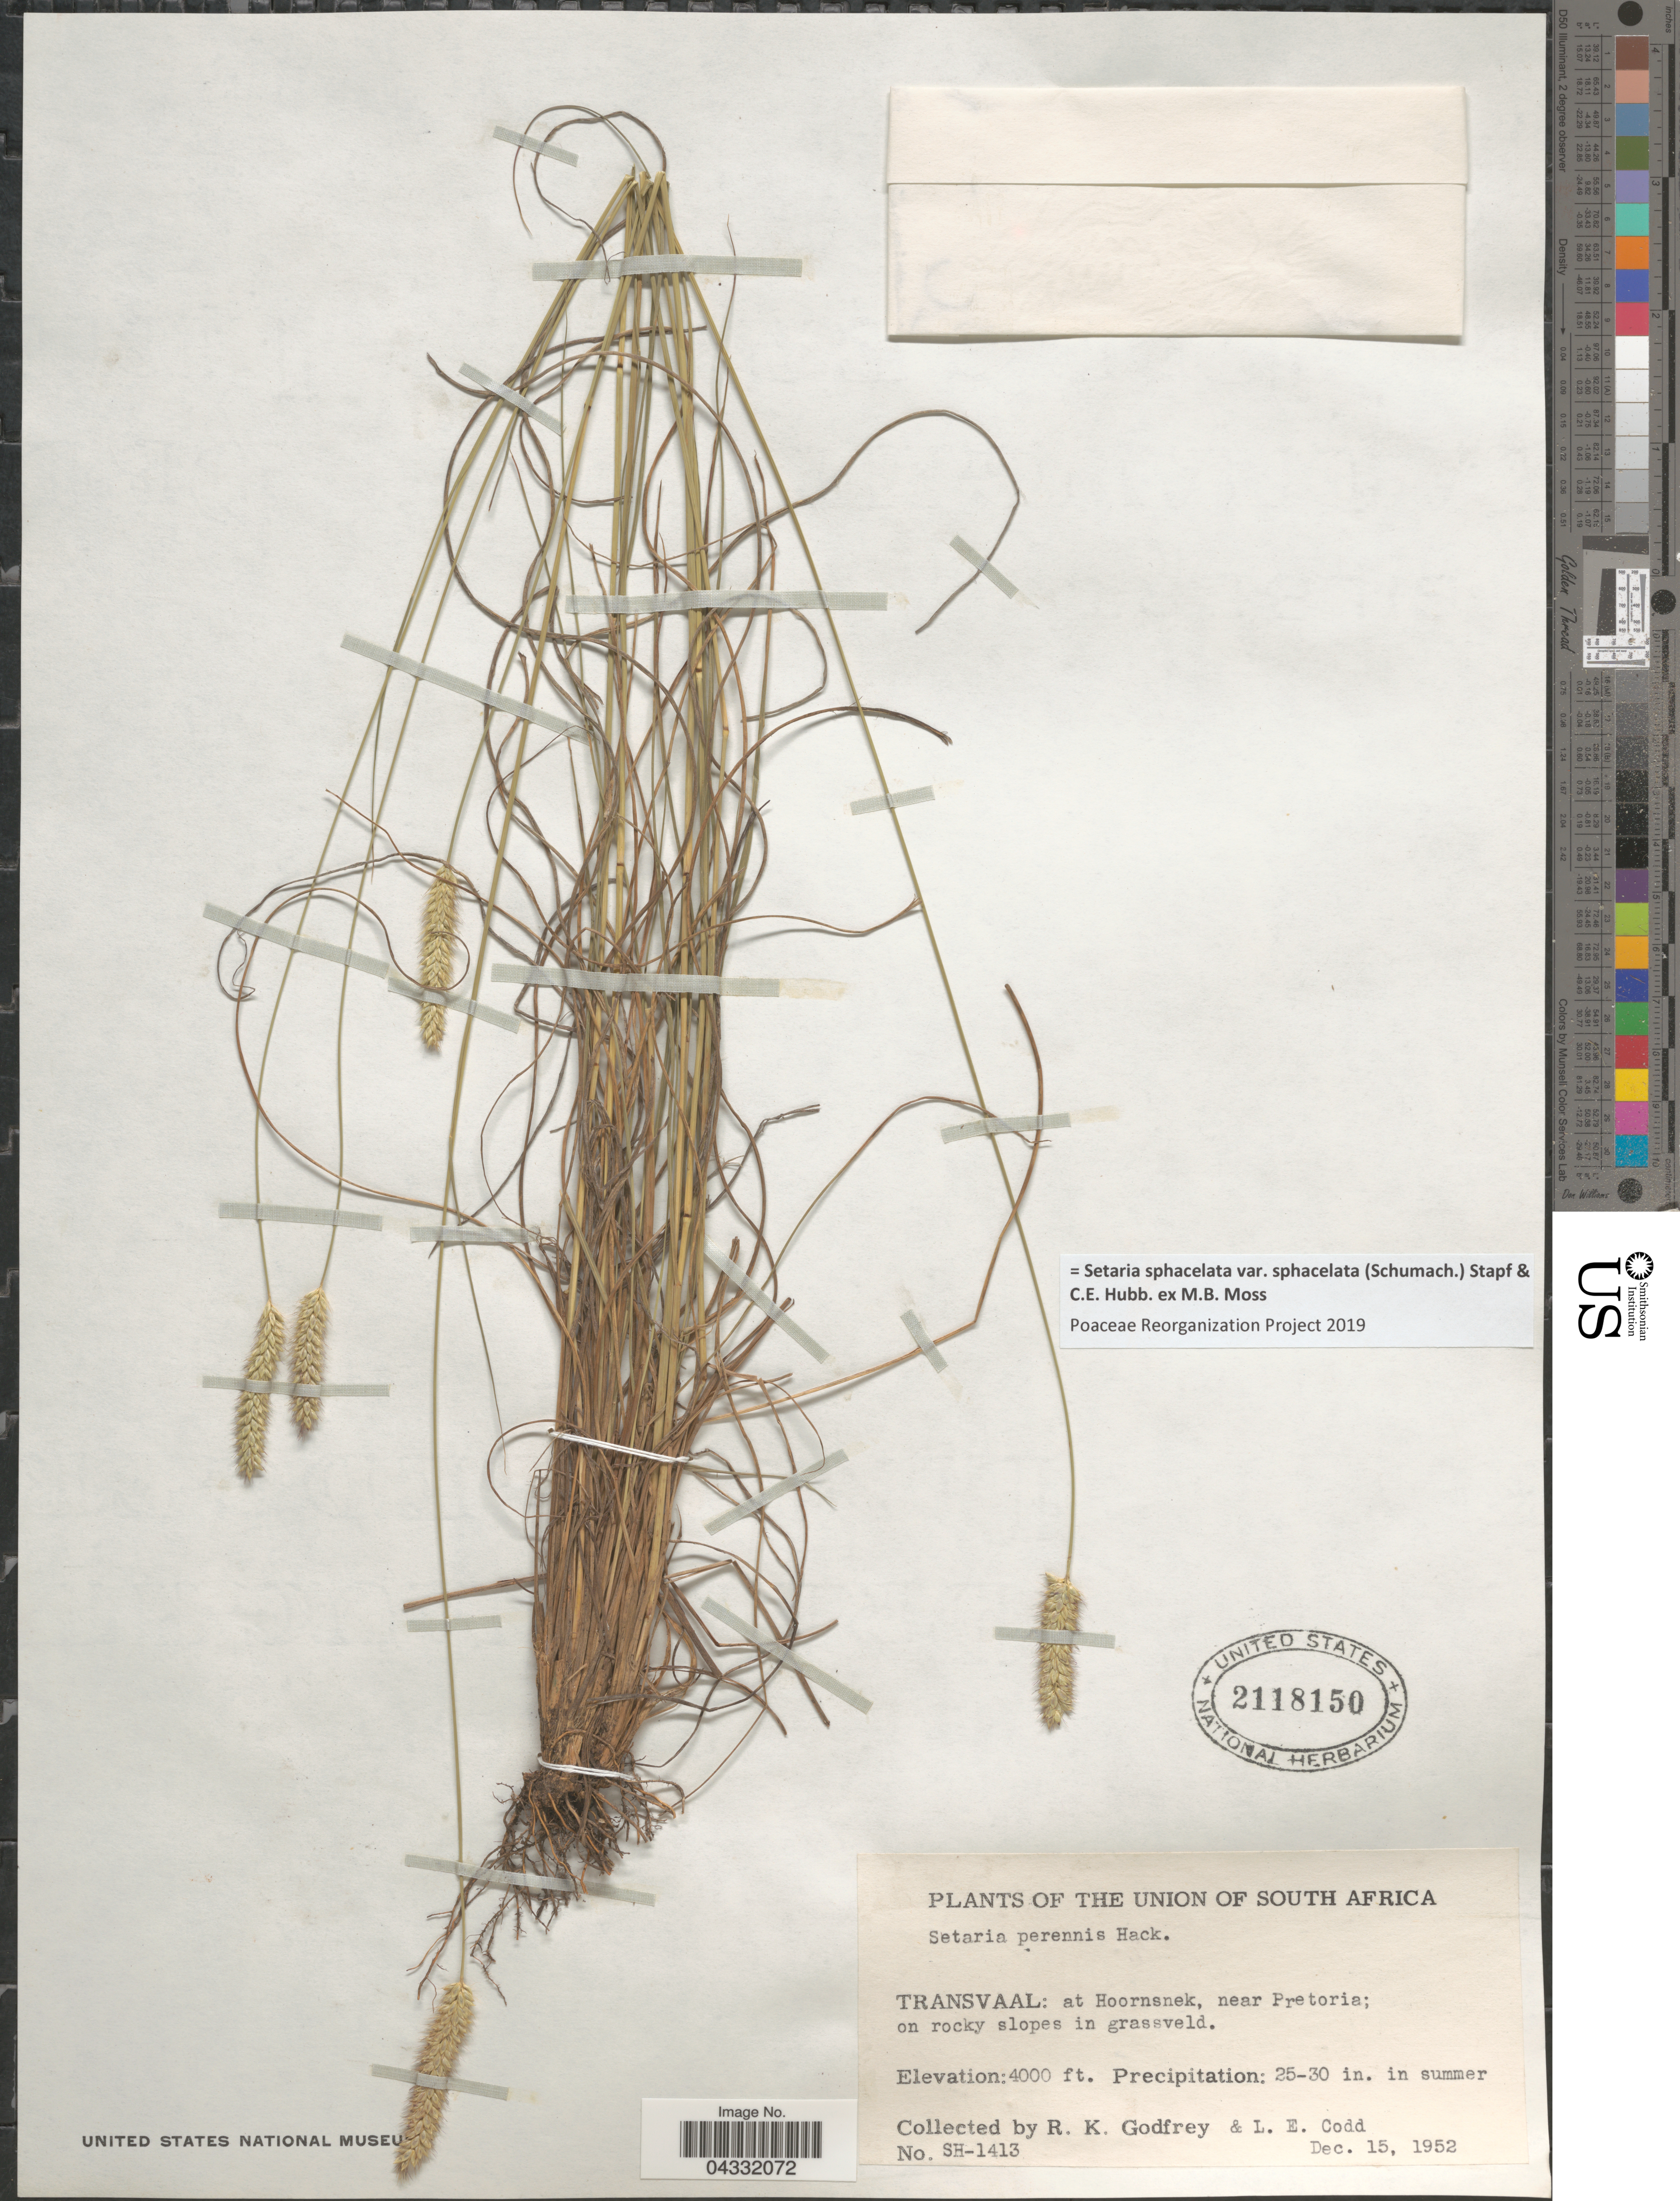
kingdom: Plantae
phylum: Tracheophyta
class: Liliopsida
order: Poales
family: Poaceae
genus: Setaria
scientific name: Setaria sphacelata var. sphacelata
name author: (Schumach.) Stapf & C. E. Hubb. ex M.B. Moss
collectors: R. K. Godfrey & L. Codd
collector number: SH-1413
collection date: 1952-12-15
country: South Africa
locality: Union of South Africa. Transvaal: at Hoornsnek, near Pretoria; on rocky slopes in grassveld.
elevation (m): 1219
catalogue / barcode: US 2118150